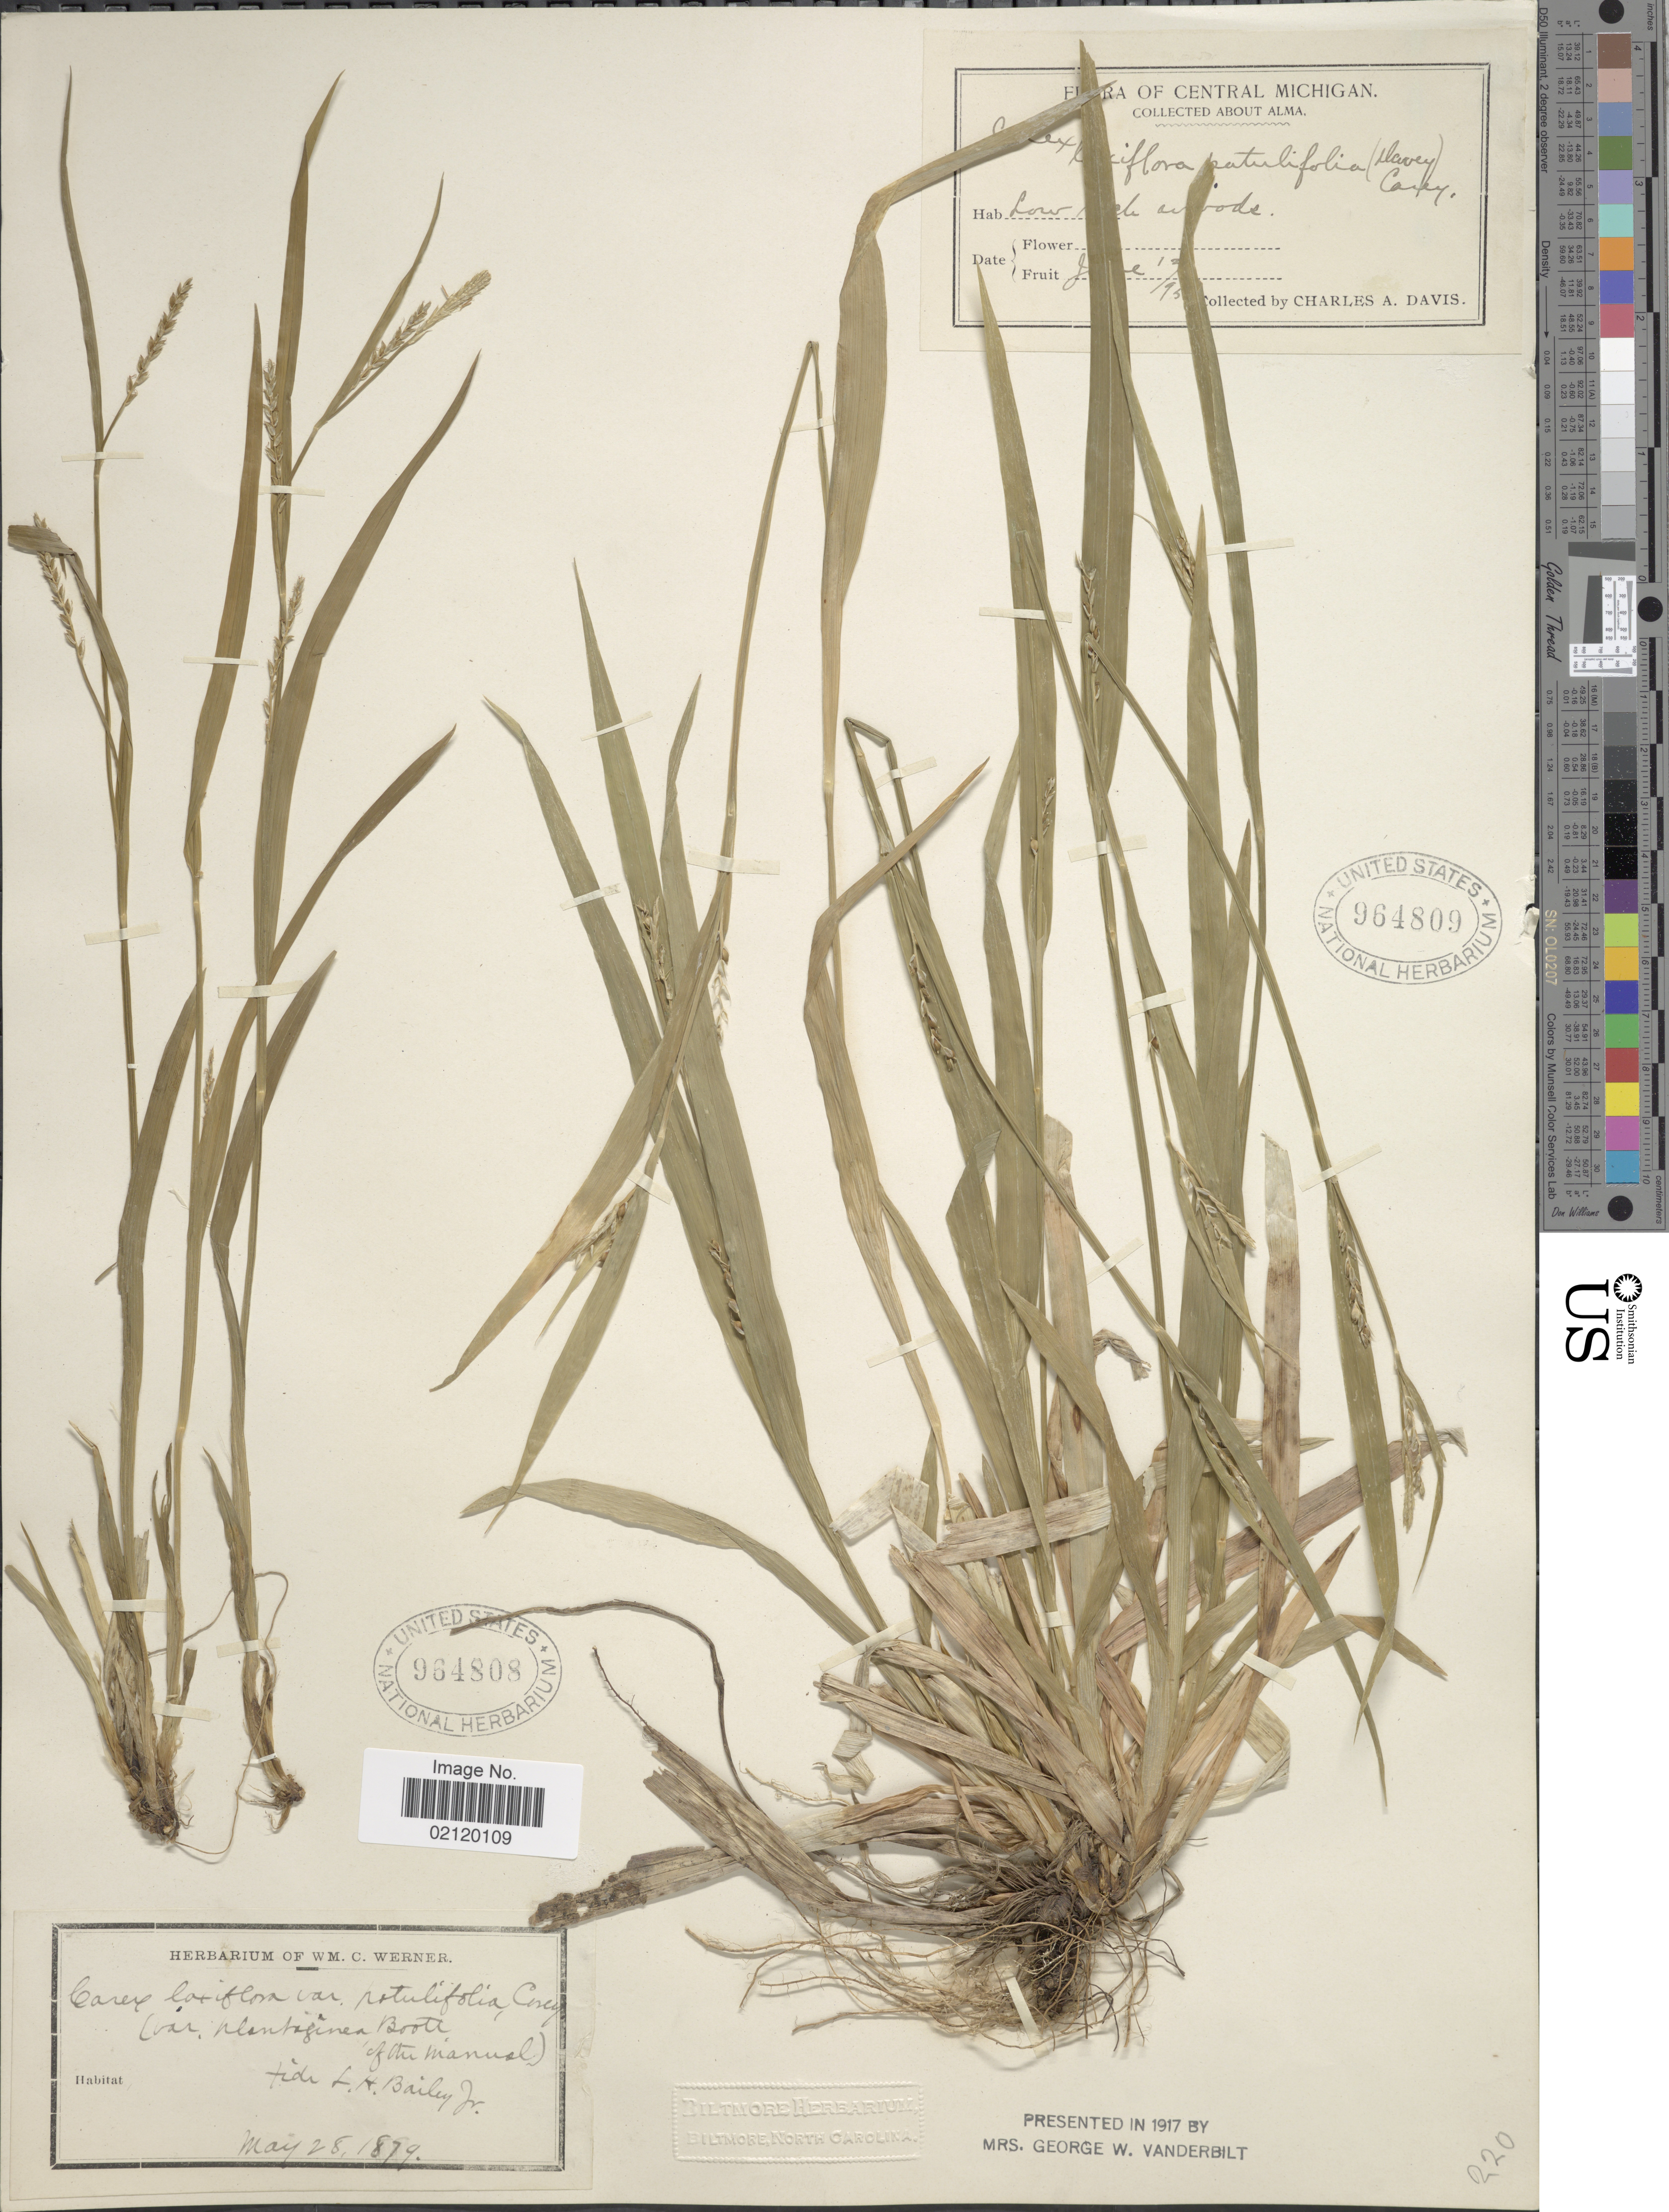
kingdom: Plantae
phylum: Tracheophyta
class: Liliopsida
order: Poales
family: Cyperaceae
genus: Carex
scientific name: Carex laxiflora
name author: Lam.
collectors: C. Davis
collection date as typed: Transcribed d/m/y: 12/6/95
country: United States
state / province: Michigan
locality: Central Michigan. About Alma.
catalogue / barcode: US 964809-2